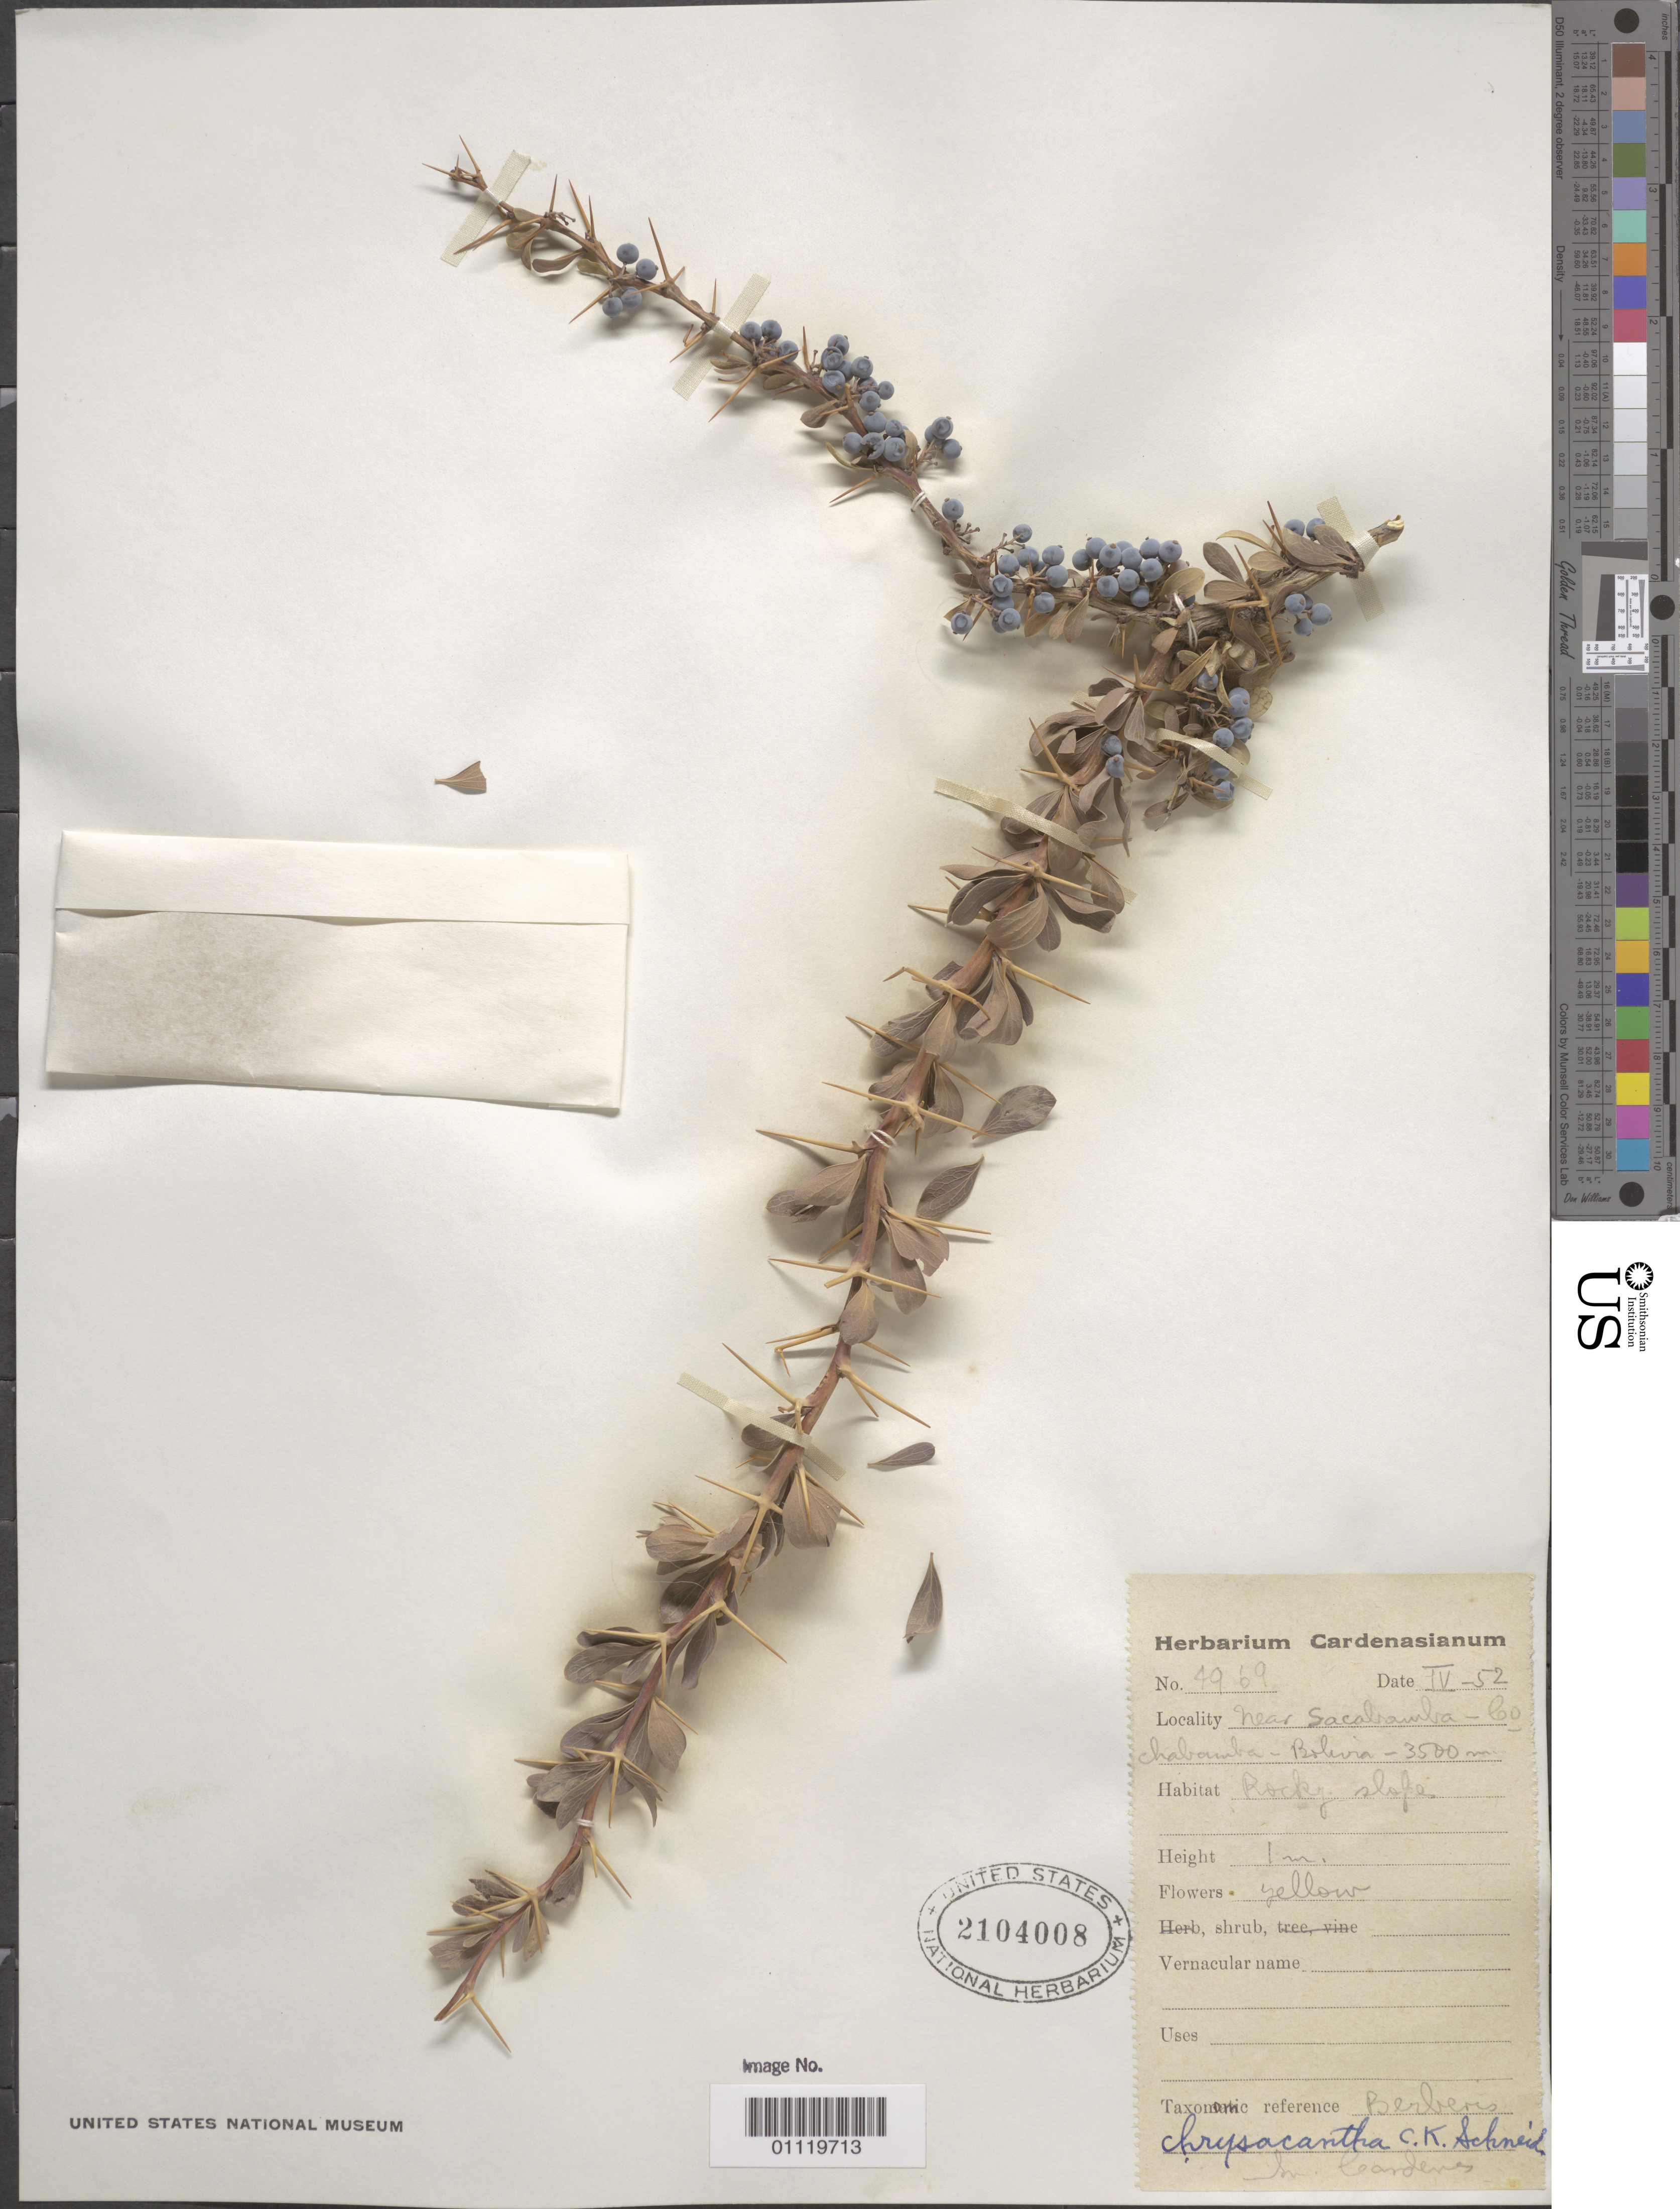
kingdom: Plantae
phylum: Tracheophyta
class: Magnoliopsida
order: Ranunculales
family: Berberidaceae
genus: Berberis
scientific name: Berberis chrysacantha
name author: C.K. Schneid.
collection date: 1952-09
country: Bolivia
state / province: Cochabamba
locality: Near Sacabamba town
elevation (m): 3500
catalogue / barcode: US 2104008